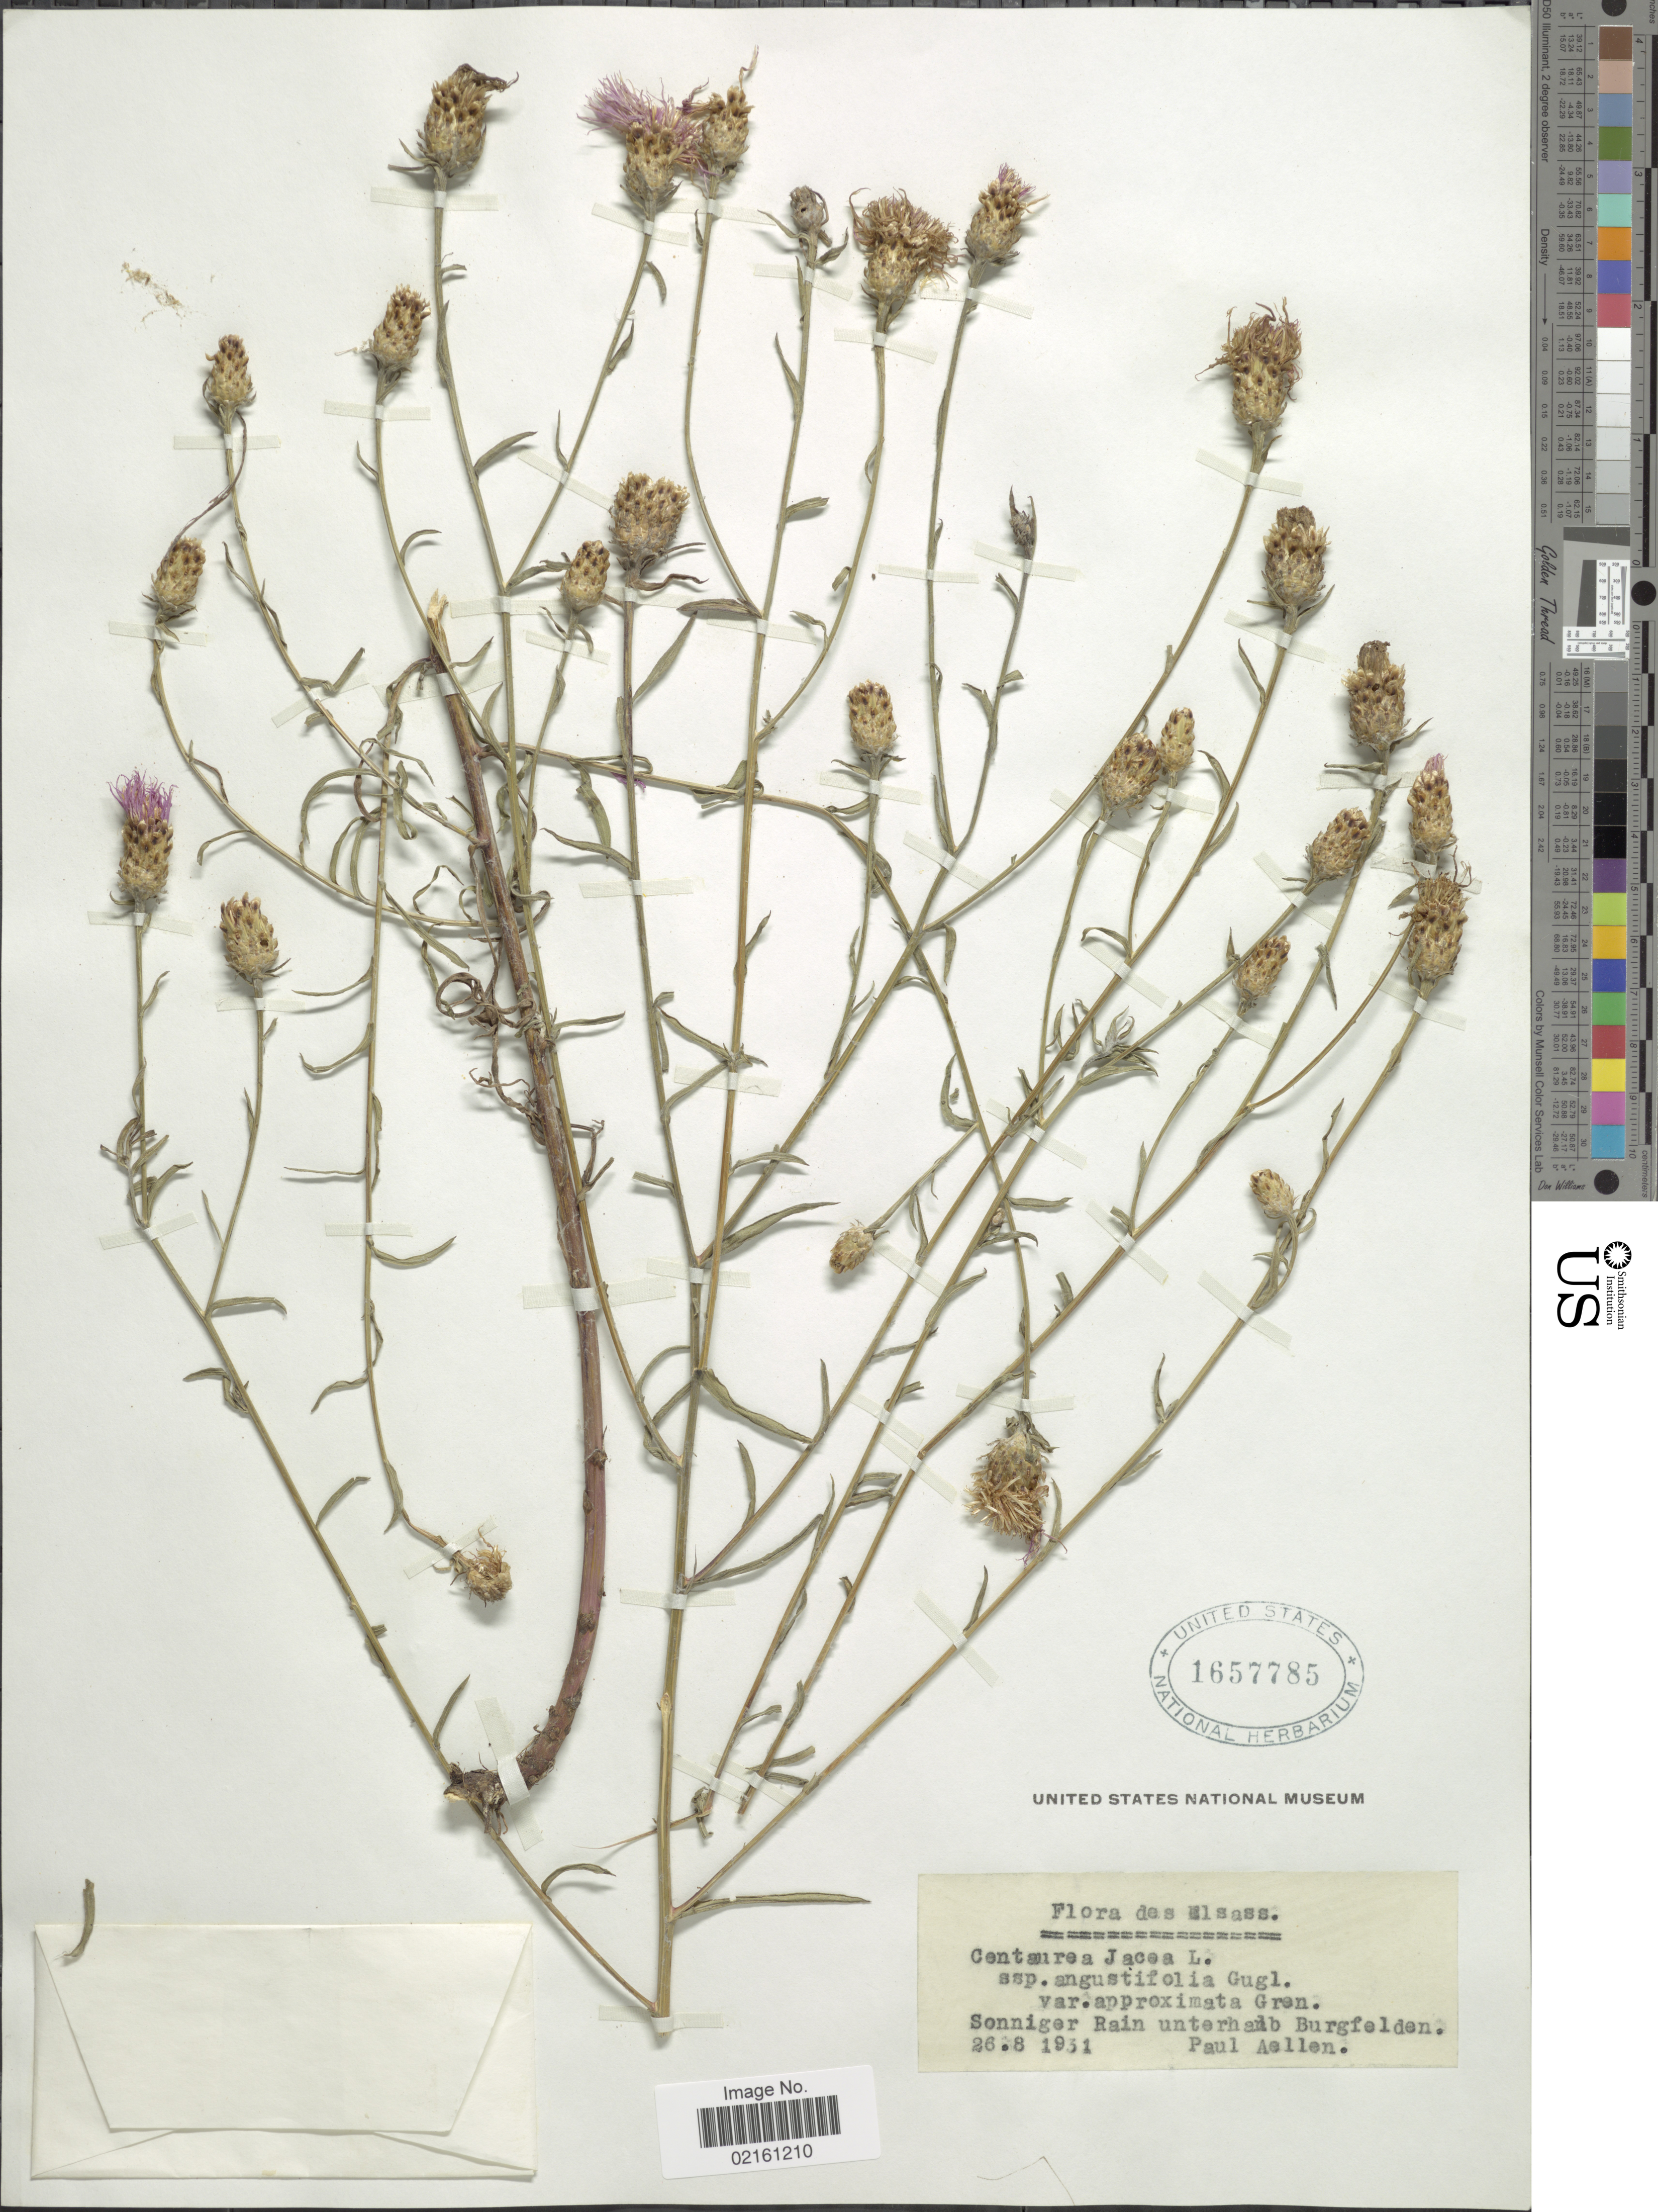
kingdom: Plantae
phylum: Tracheophyta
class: Magnoliopsida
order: Asterales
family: Asteraceae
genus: Centaurea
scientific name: Centaurea jacea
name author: L.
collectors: P. Aellen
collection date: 1931-08-26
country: Germany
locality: Elsass, Sonniger Rain unterhalb Burgfelden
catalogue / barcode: US 1657785